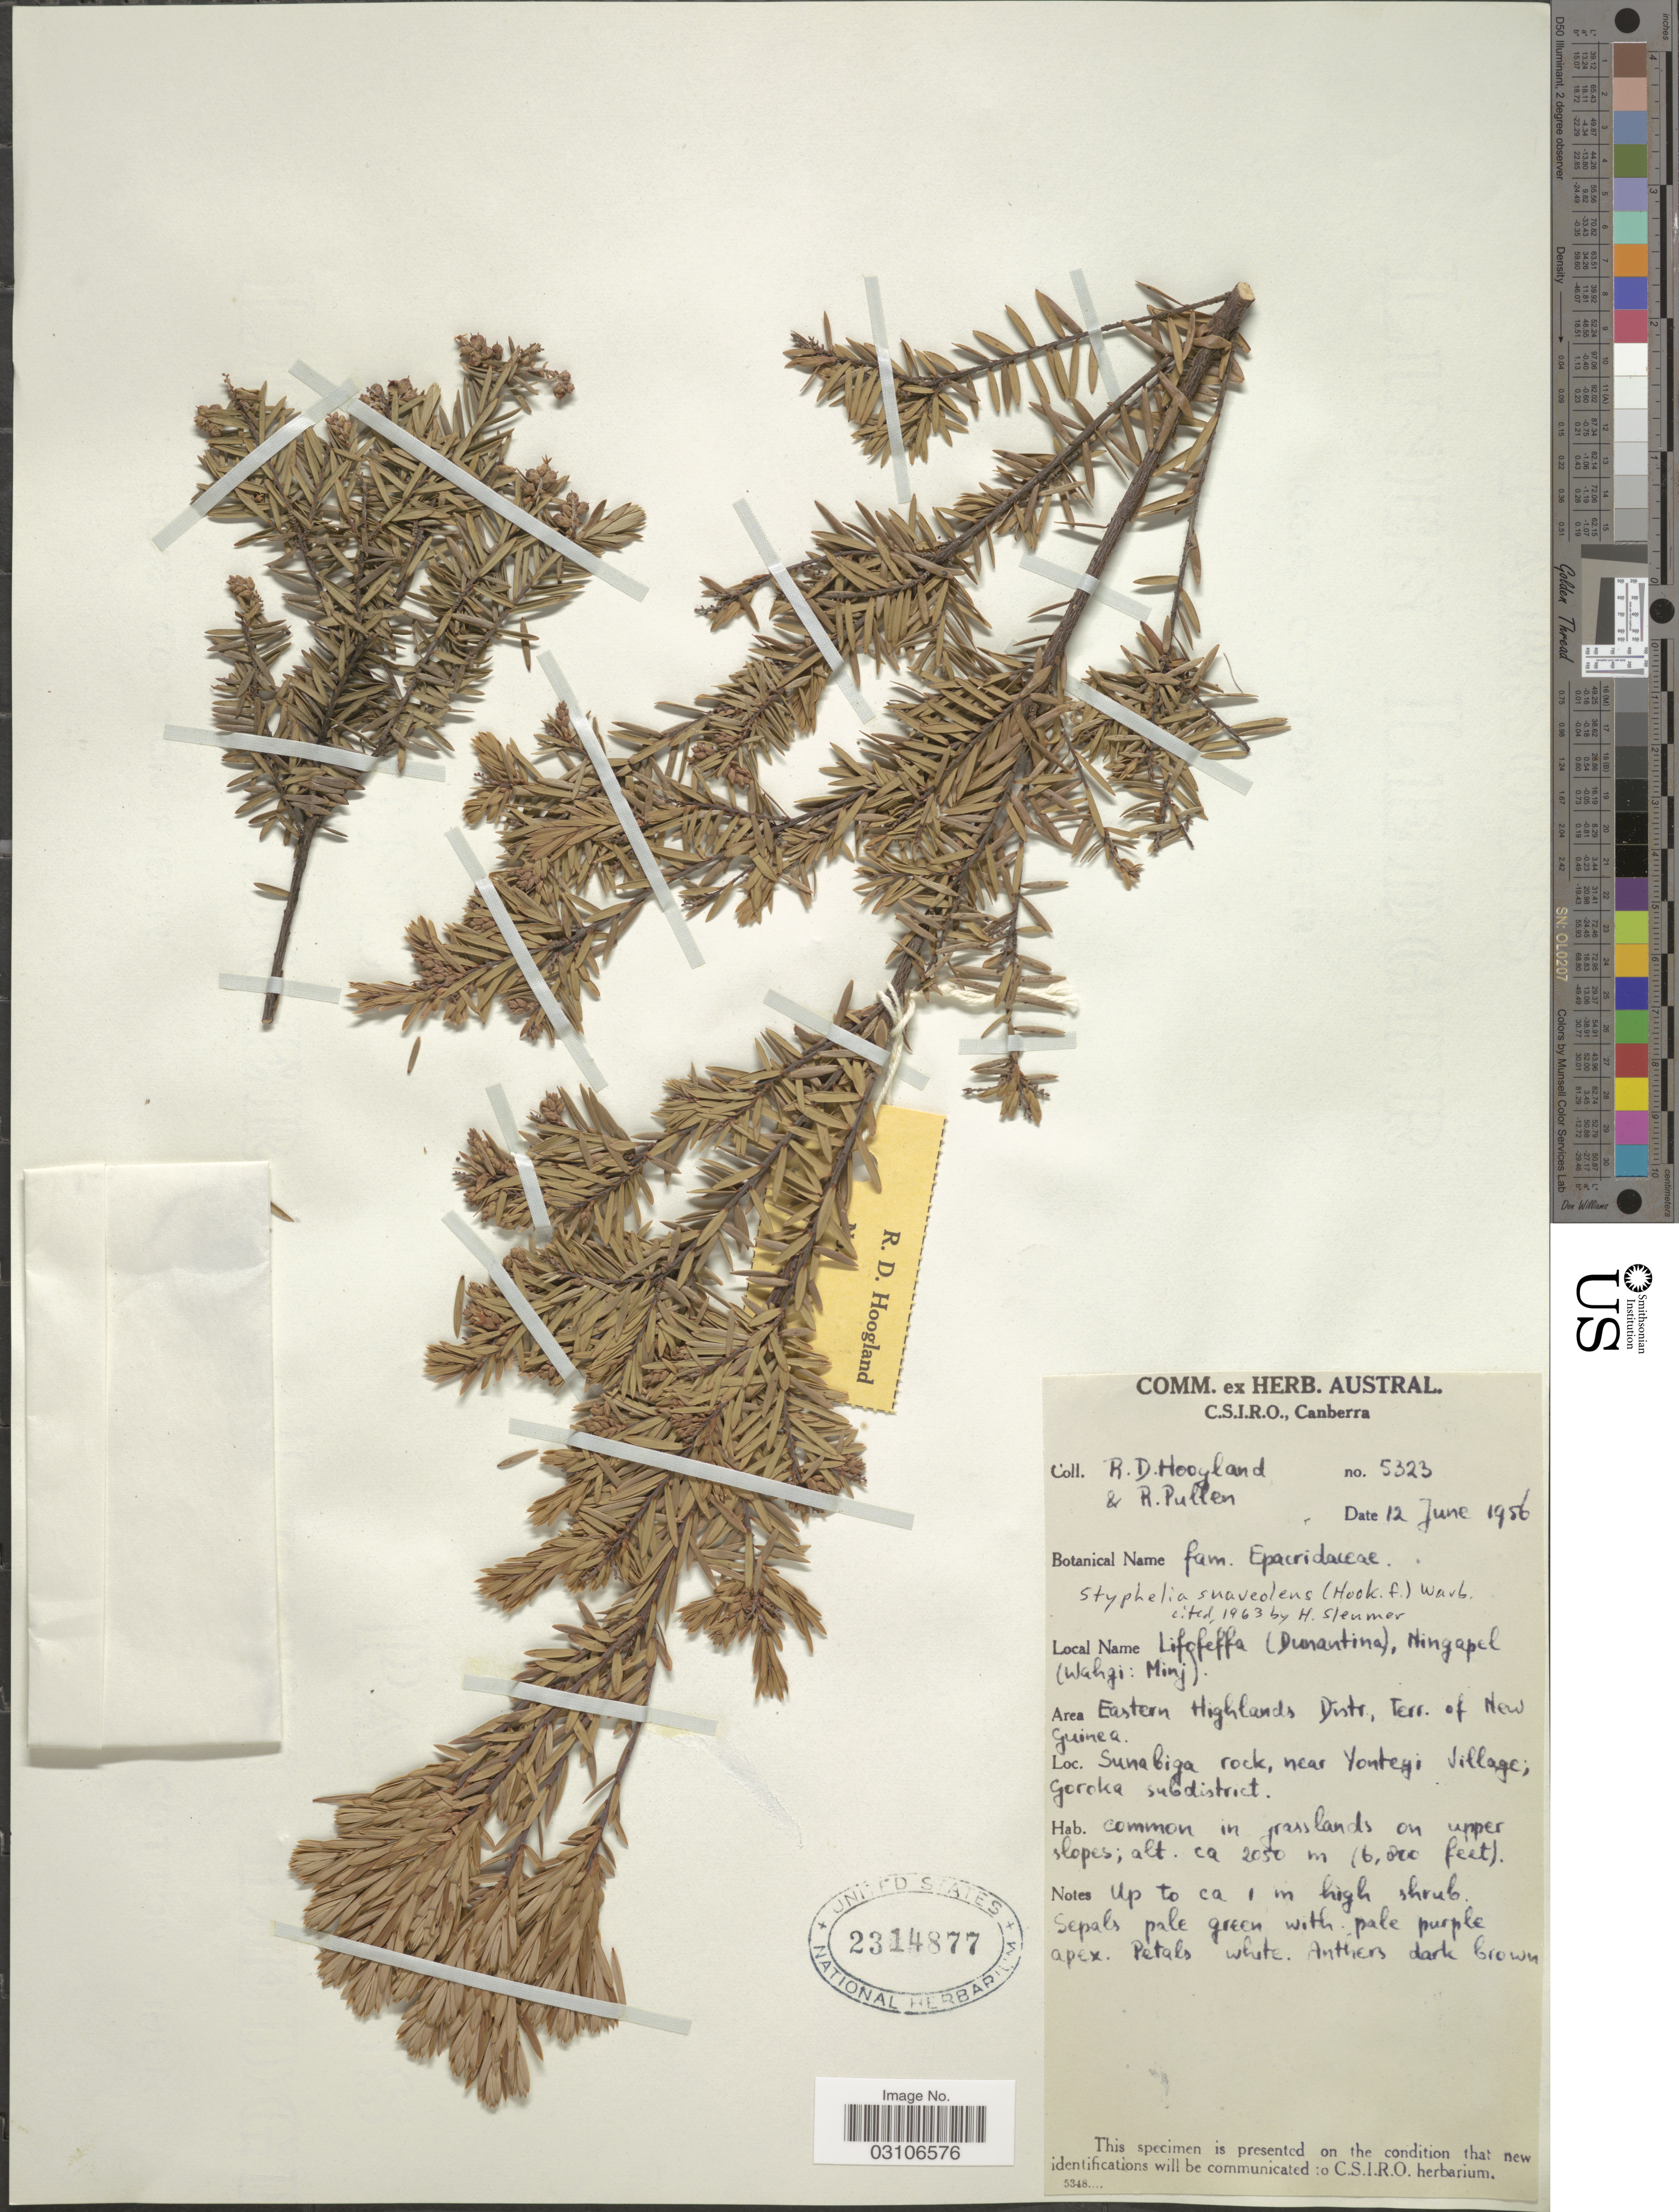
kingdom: Plantae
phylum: Tracheophyta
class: Magnoliopsida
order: Ericales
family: Ericaceae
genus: Styphelia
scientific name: Styphelia suaveolens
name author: (Hook. f.) Warb. ex P. Sarasin & Sarasin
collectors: R. D. Hoogland & R. Pullen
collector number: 5323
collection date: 1956-06-12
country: Papua New Guinea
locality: Area Eastern Highlands Distr., Terr. of New Guinea. Sunabiga rock, near Yonteyi village, Goroka subdistrict.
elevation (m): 2050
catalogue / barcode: US 2314877